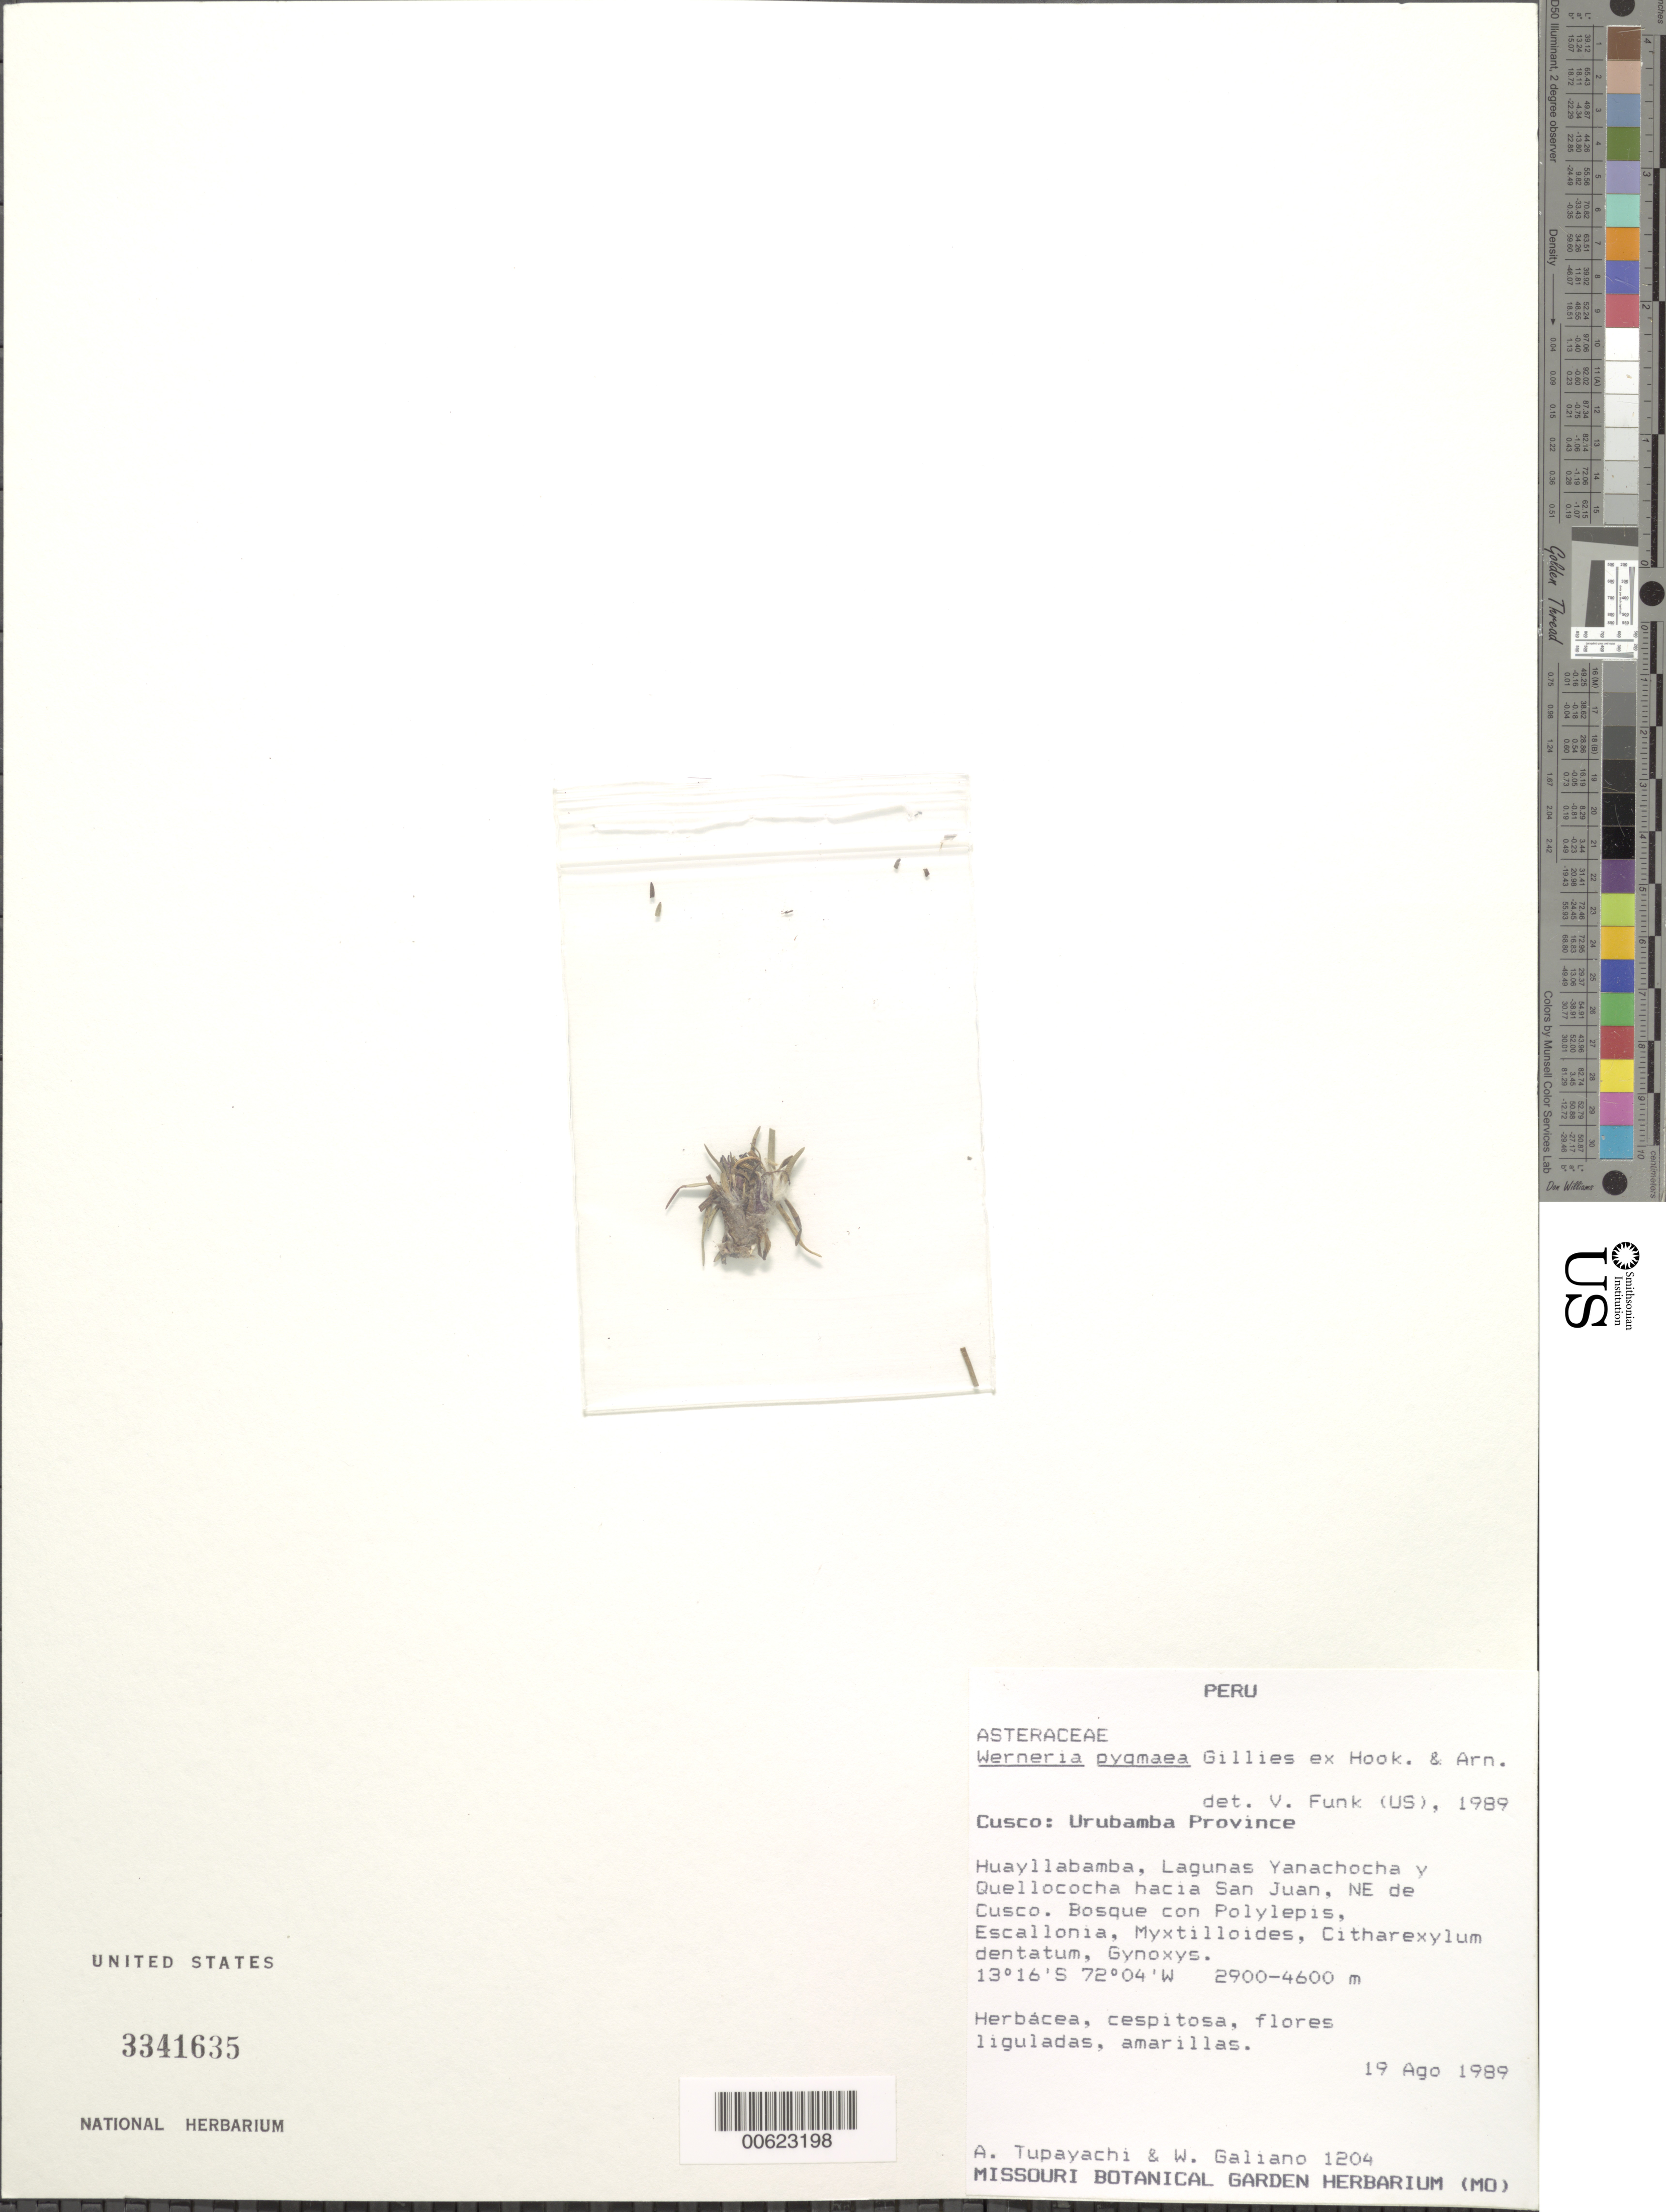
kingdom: Plantae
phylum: Tracheophyta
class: Magnoliopsida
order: Asterales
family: Asteraceae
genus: Werneria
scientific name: Werneria pygmaea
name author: Gillies ex Hook. & Arn.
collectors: A. Tupayachi H.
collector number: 1204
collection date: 1989-08-19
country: Peru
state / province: Cusco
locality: Huayllabamba Dist, Lagunas Yanachocha y Quellococha hacia San Juan, NE de Cusco. Bosque con Polylepis, Escallonia, Myxtilloides, Citharexylum dentatum, Gynoxys.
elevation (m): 2900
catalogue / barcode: US 3341635